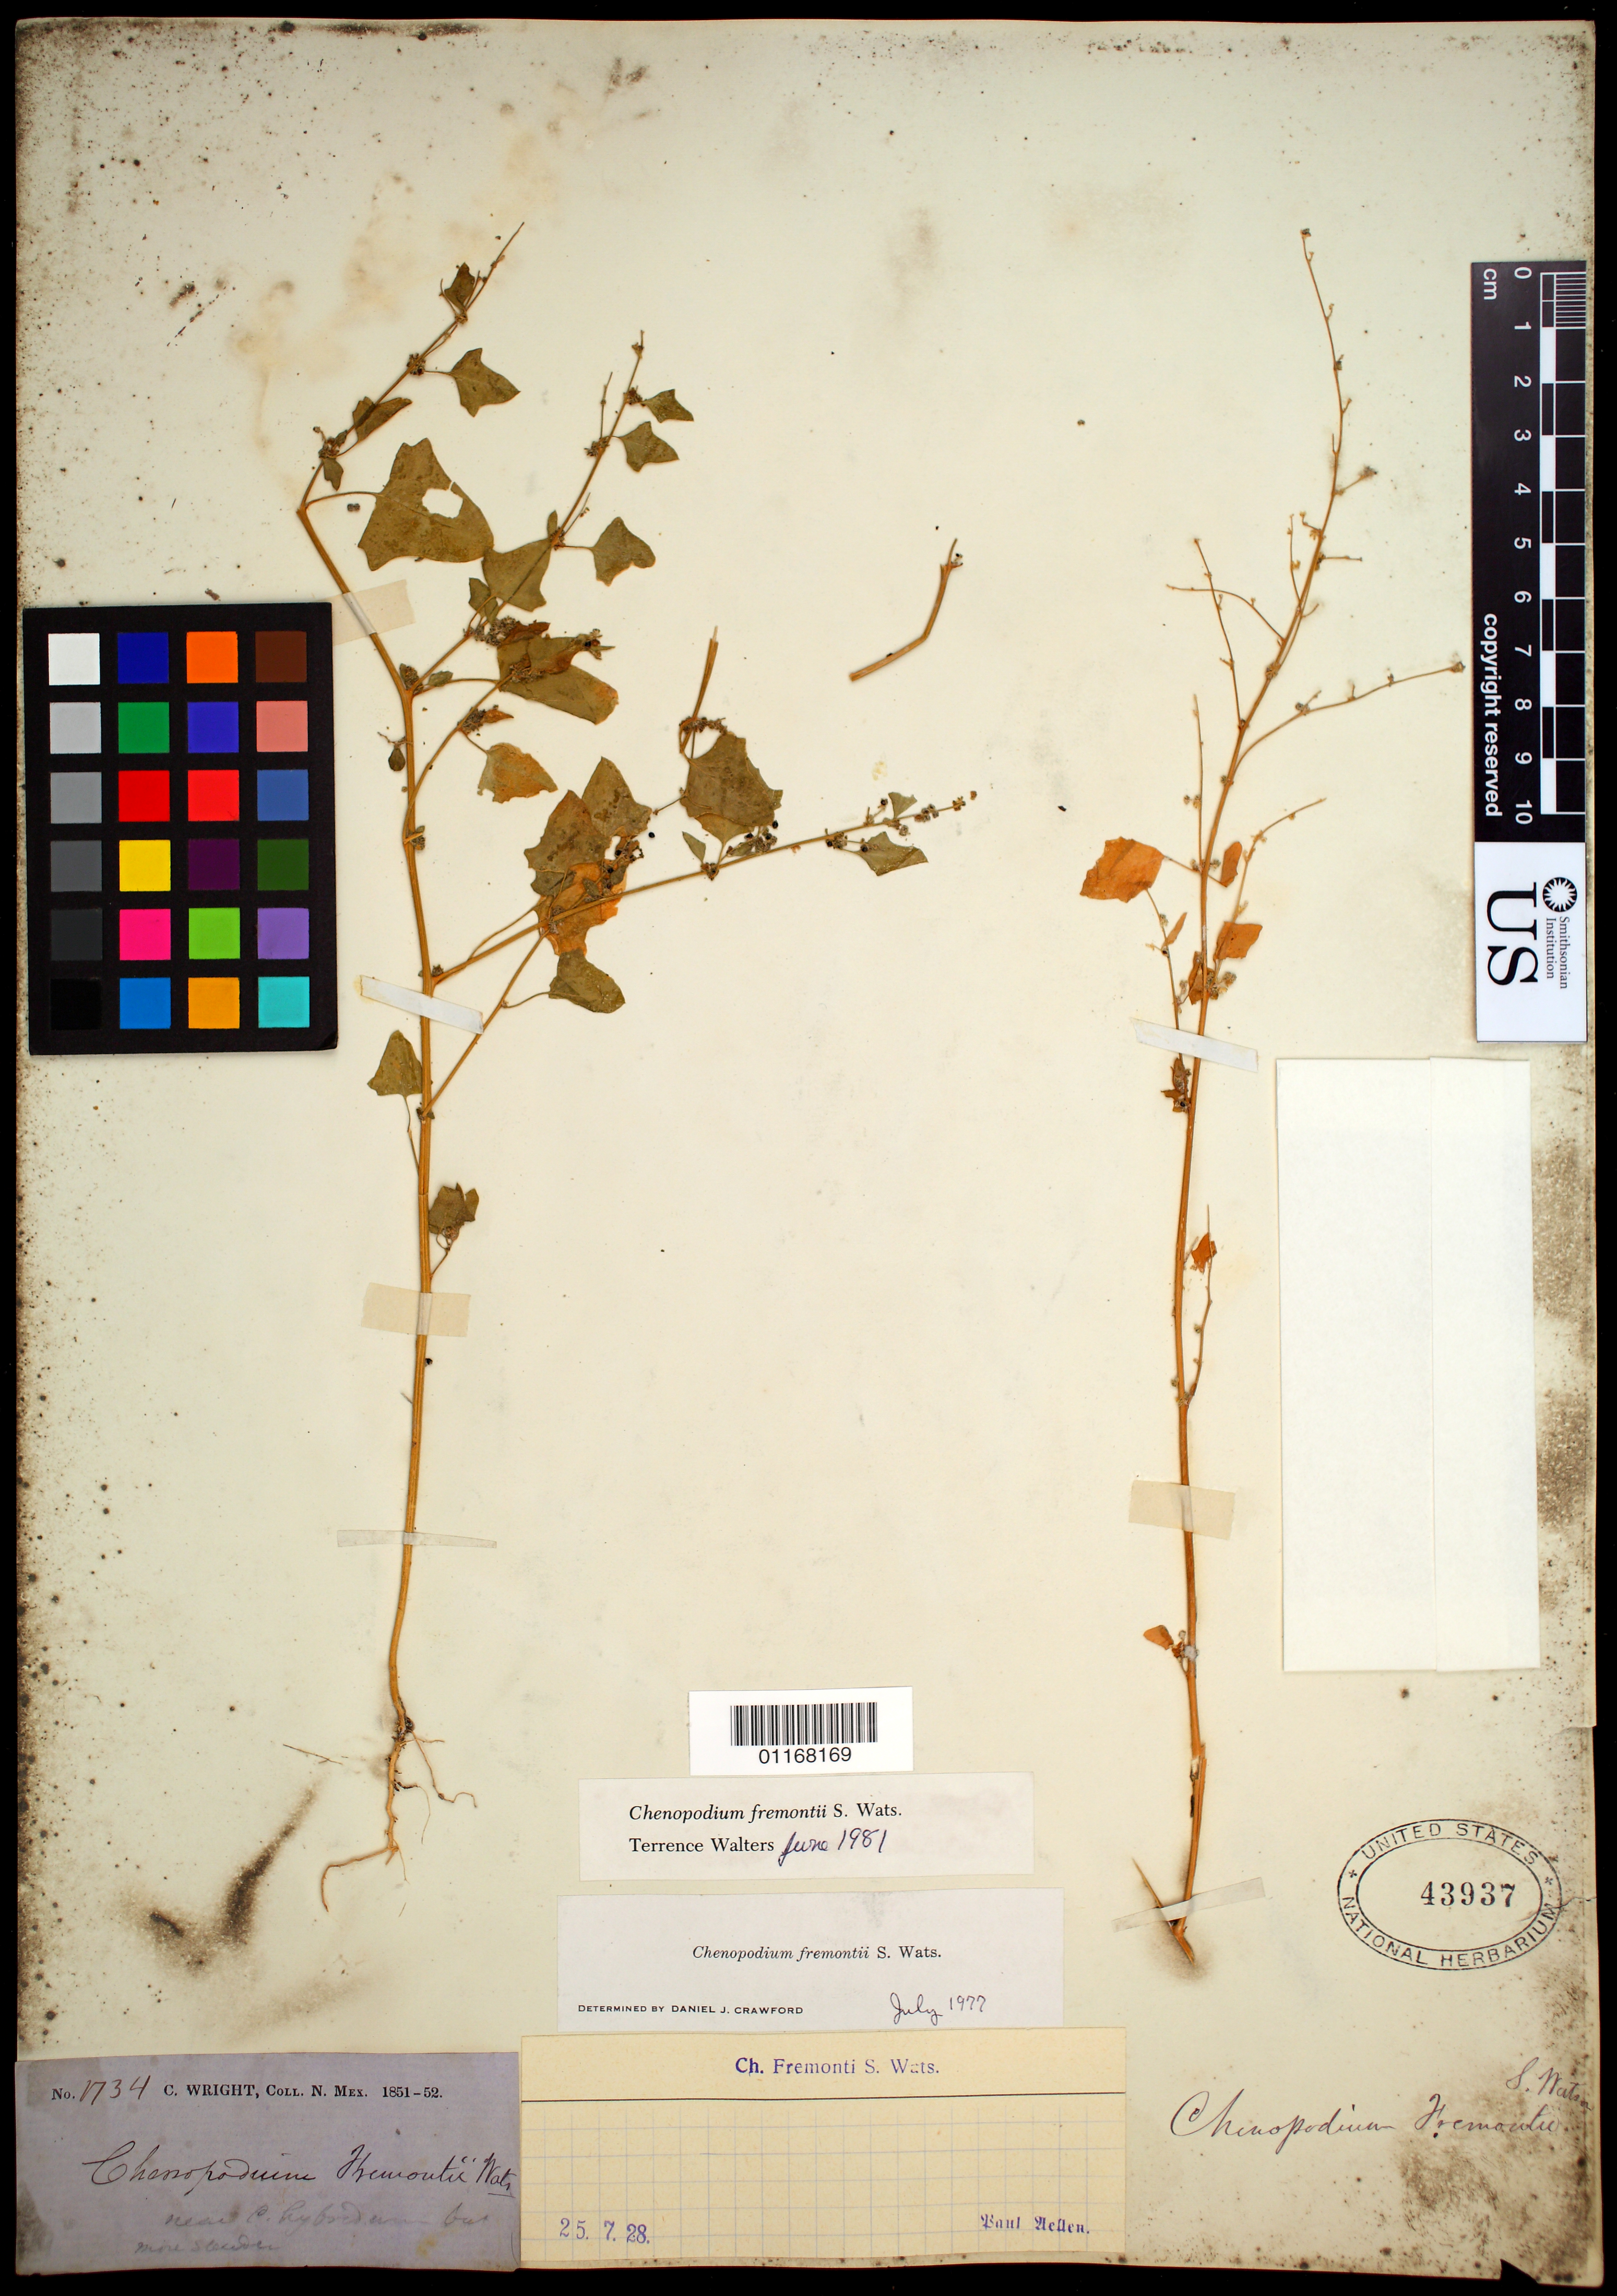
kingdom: Plantae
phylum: Tracheophyta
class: Magnoliopsida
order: Caryophyllales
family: Amaranthaceae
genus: Chenopodium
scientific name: Chenopodium fremontii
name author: S. Watson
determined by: Walters, T.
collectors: C. Wright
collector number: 1734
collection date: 1851/1852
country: United States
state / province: New Mexico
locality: "N. Mex." [=northern Mexico or New Mexico? either way possibly referring to present-day Arizona or Texas]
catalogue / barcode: US 43937